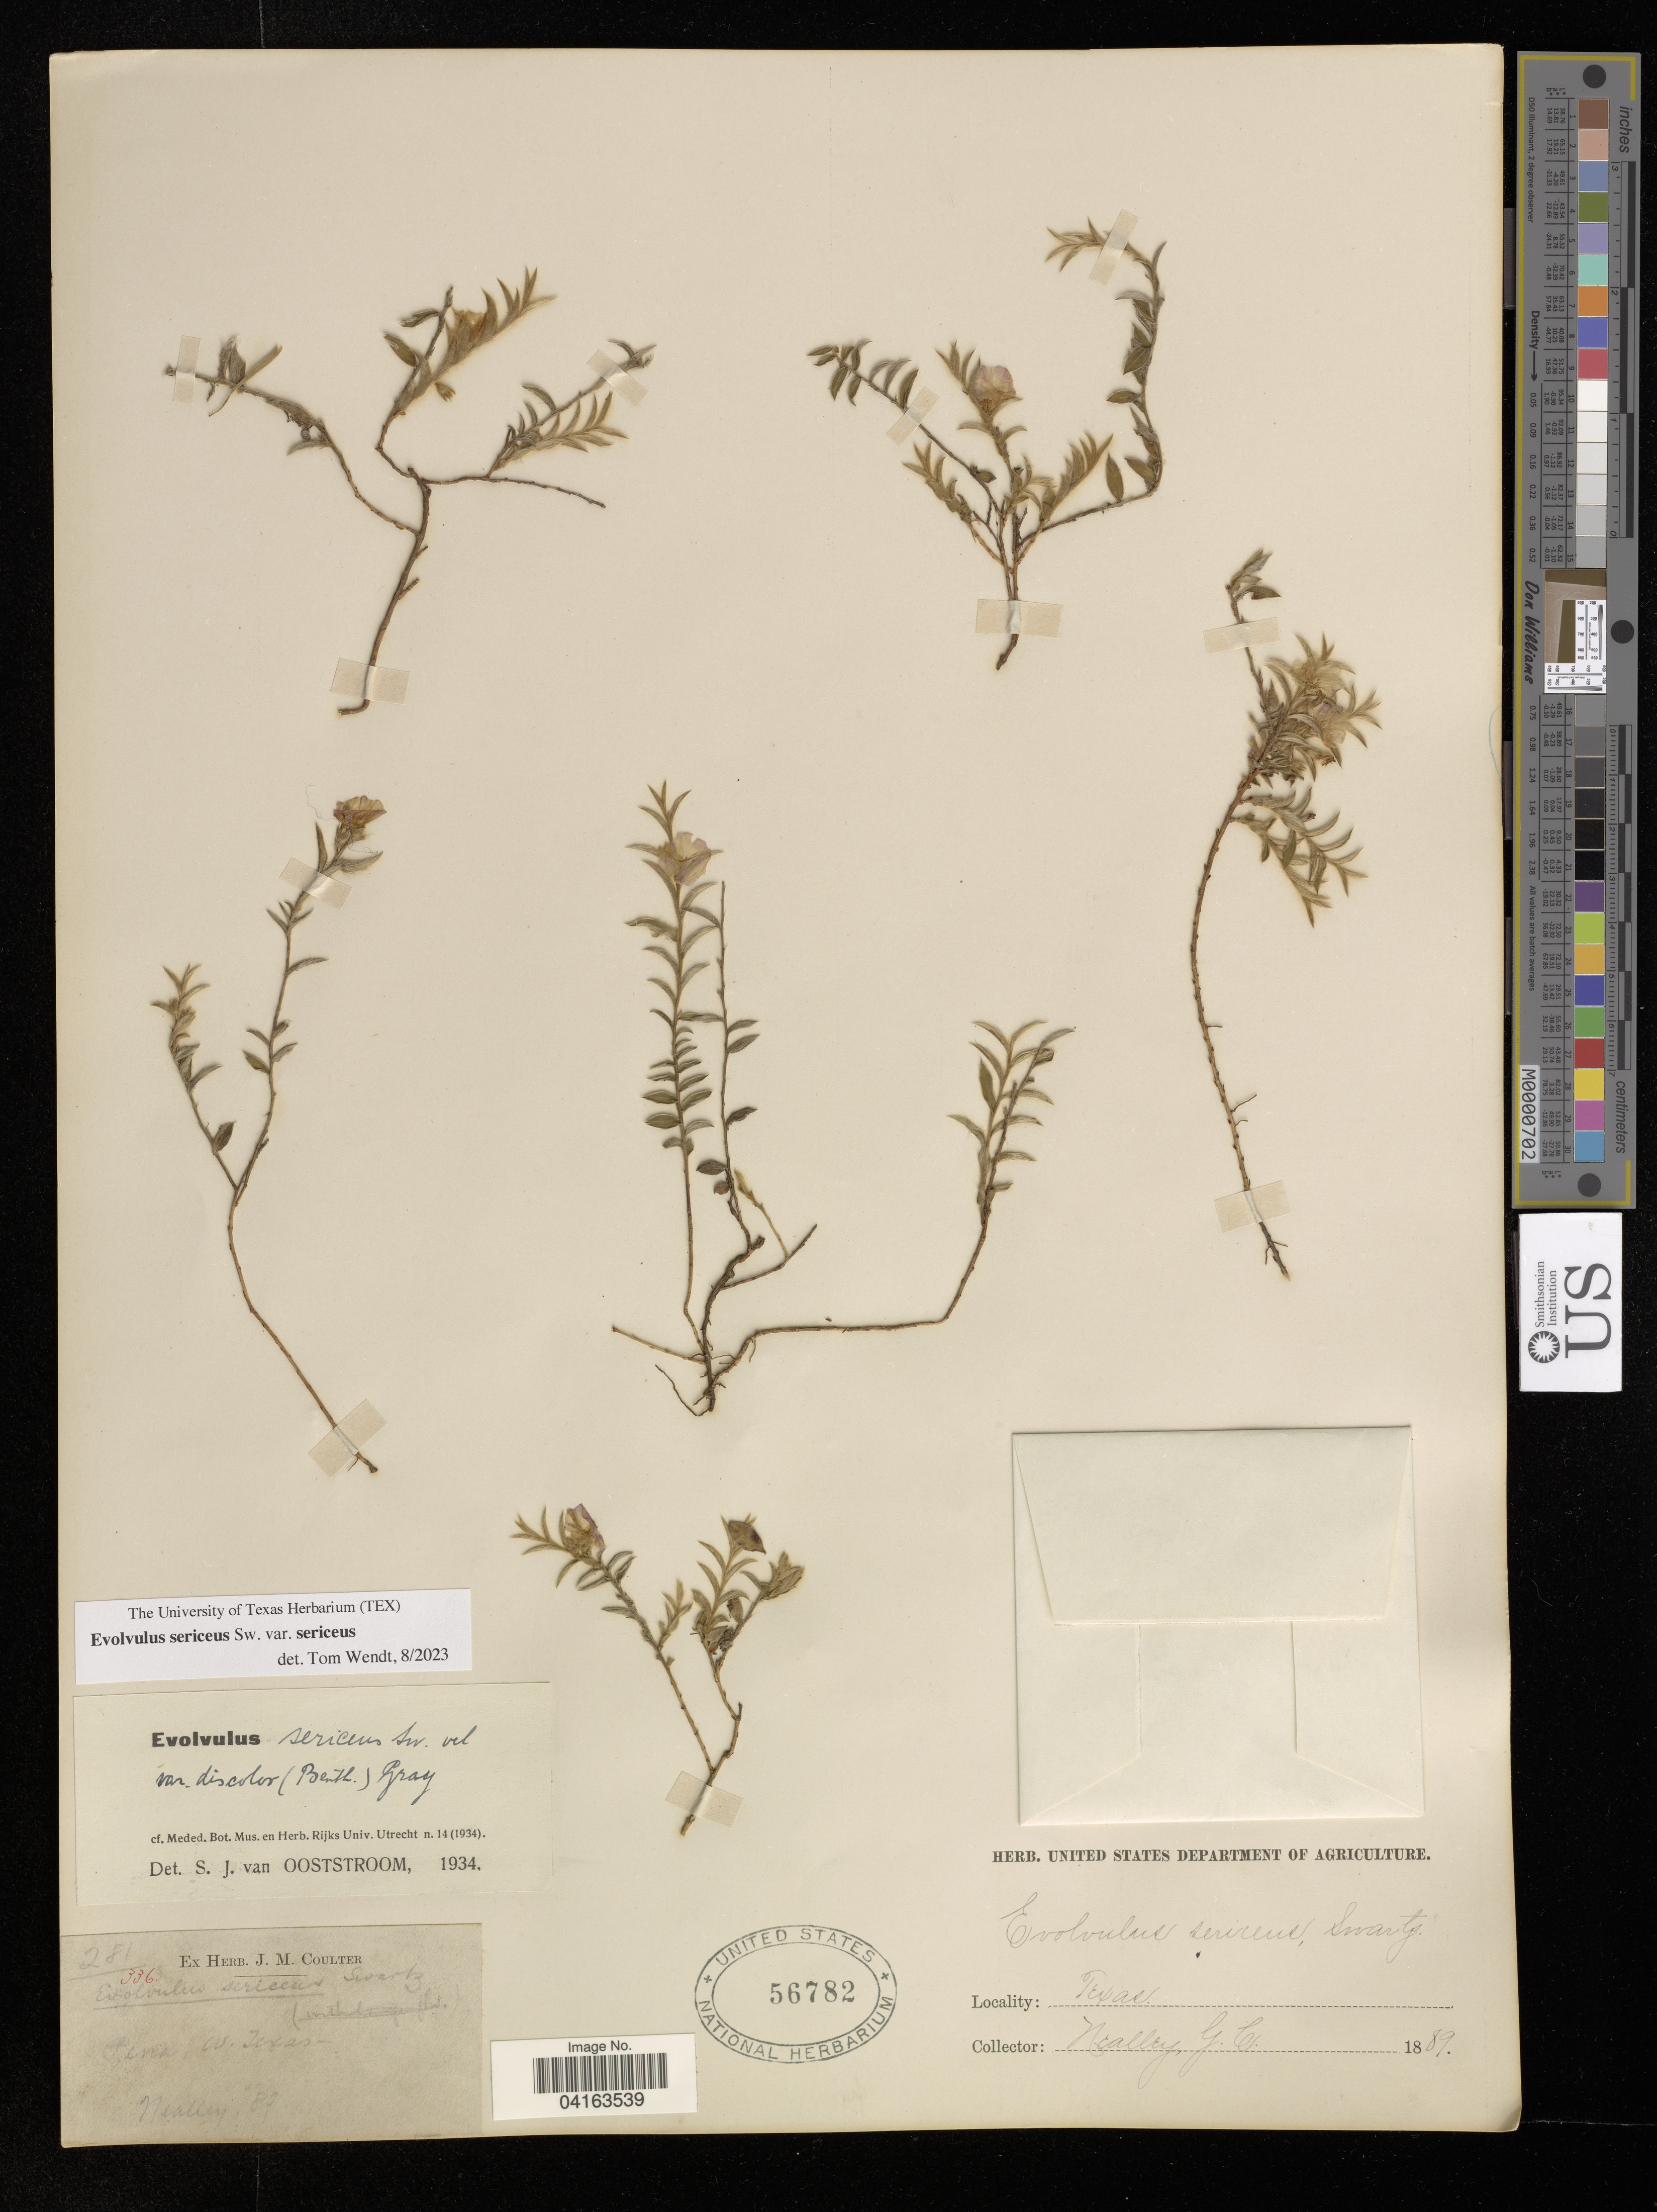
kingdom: Plantae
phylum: Tracheophyta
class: Magnoliopsida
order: Solanales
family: Convolvulaceae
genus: Evolvulus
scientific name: Evolvulus sericeus var. sericeus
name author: Sw.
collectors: G. C. Nealley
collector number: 281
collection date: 1889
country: United States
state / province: Texas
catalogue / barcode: US 56782